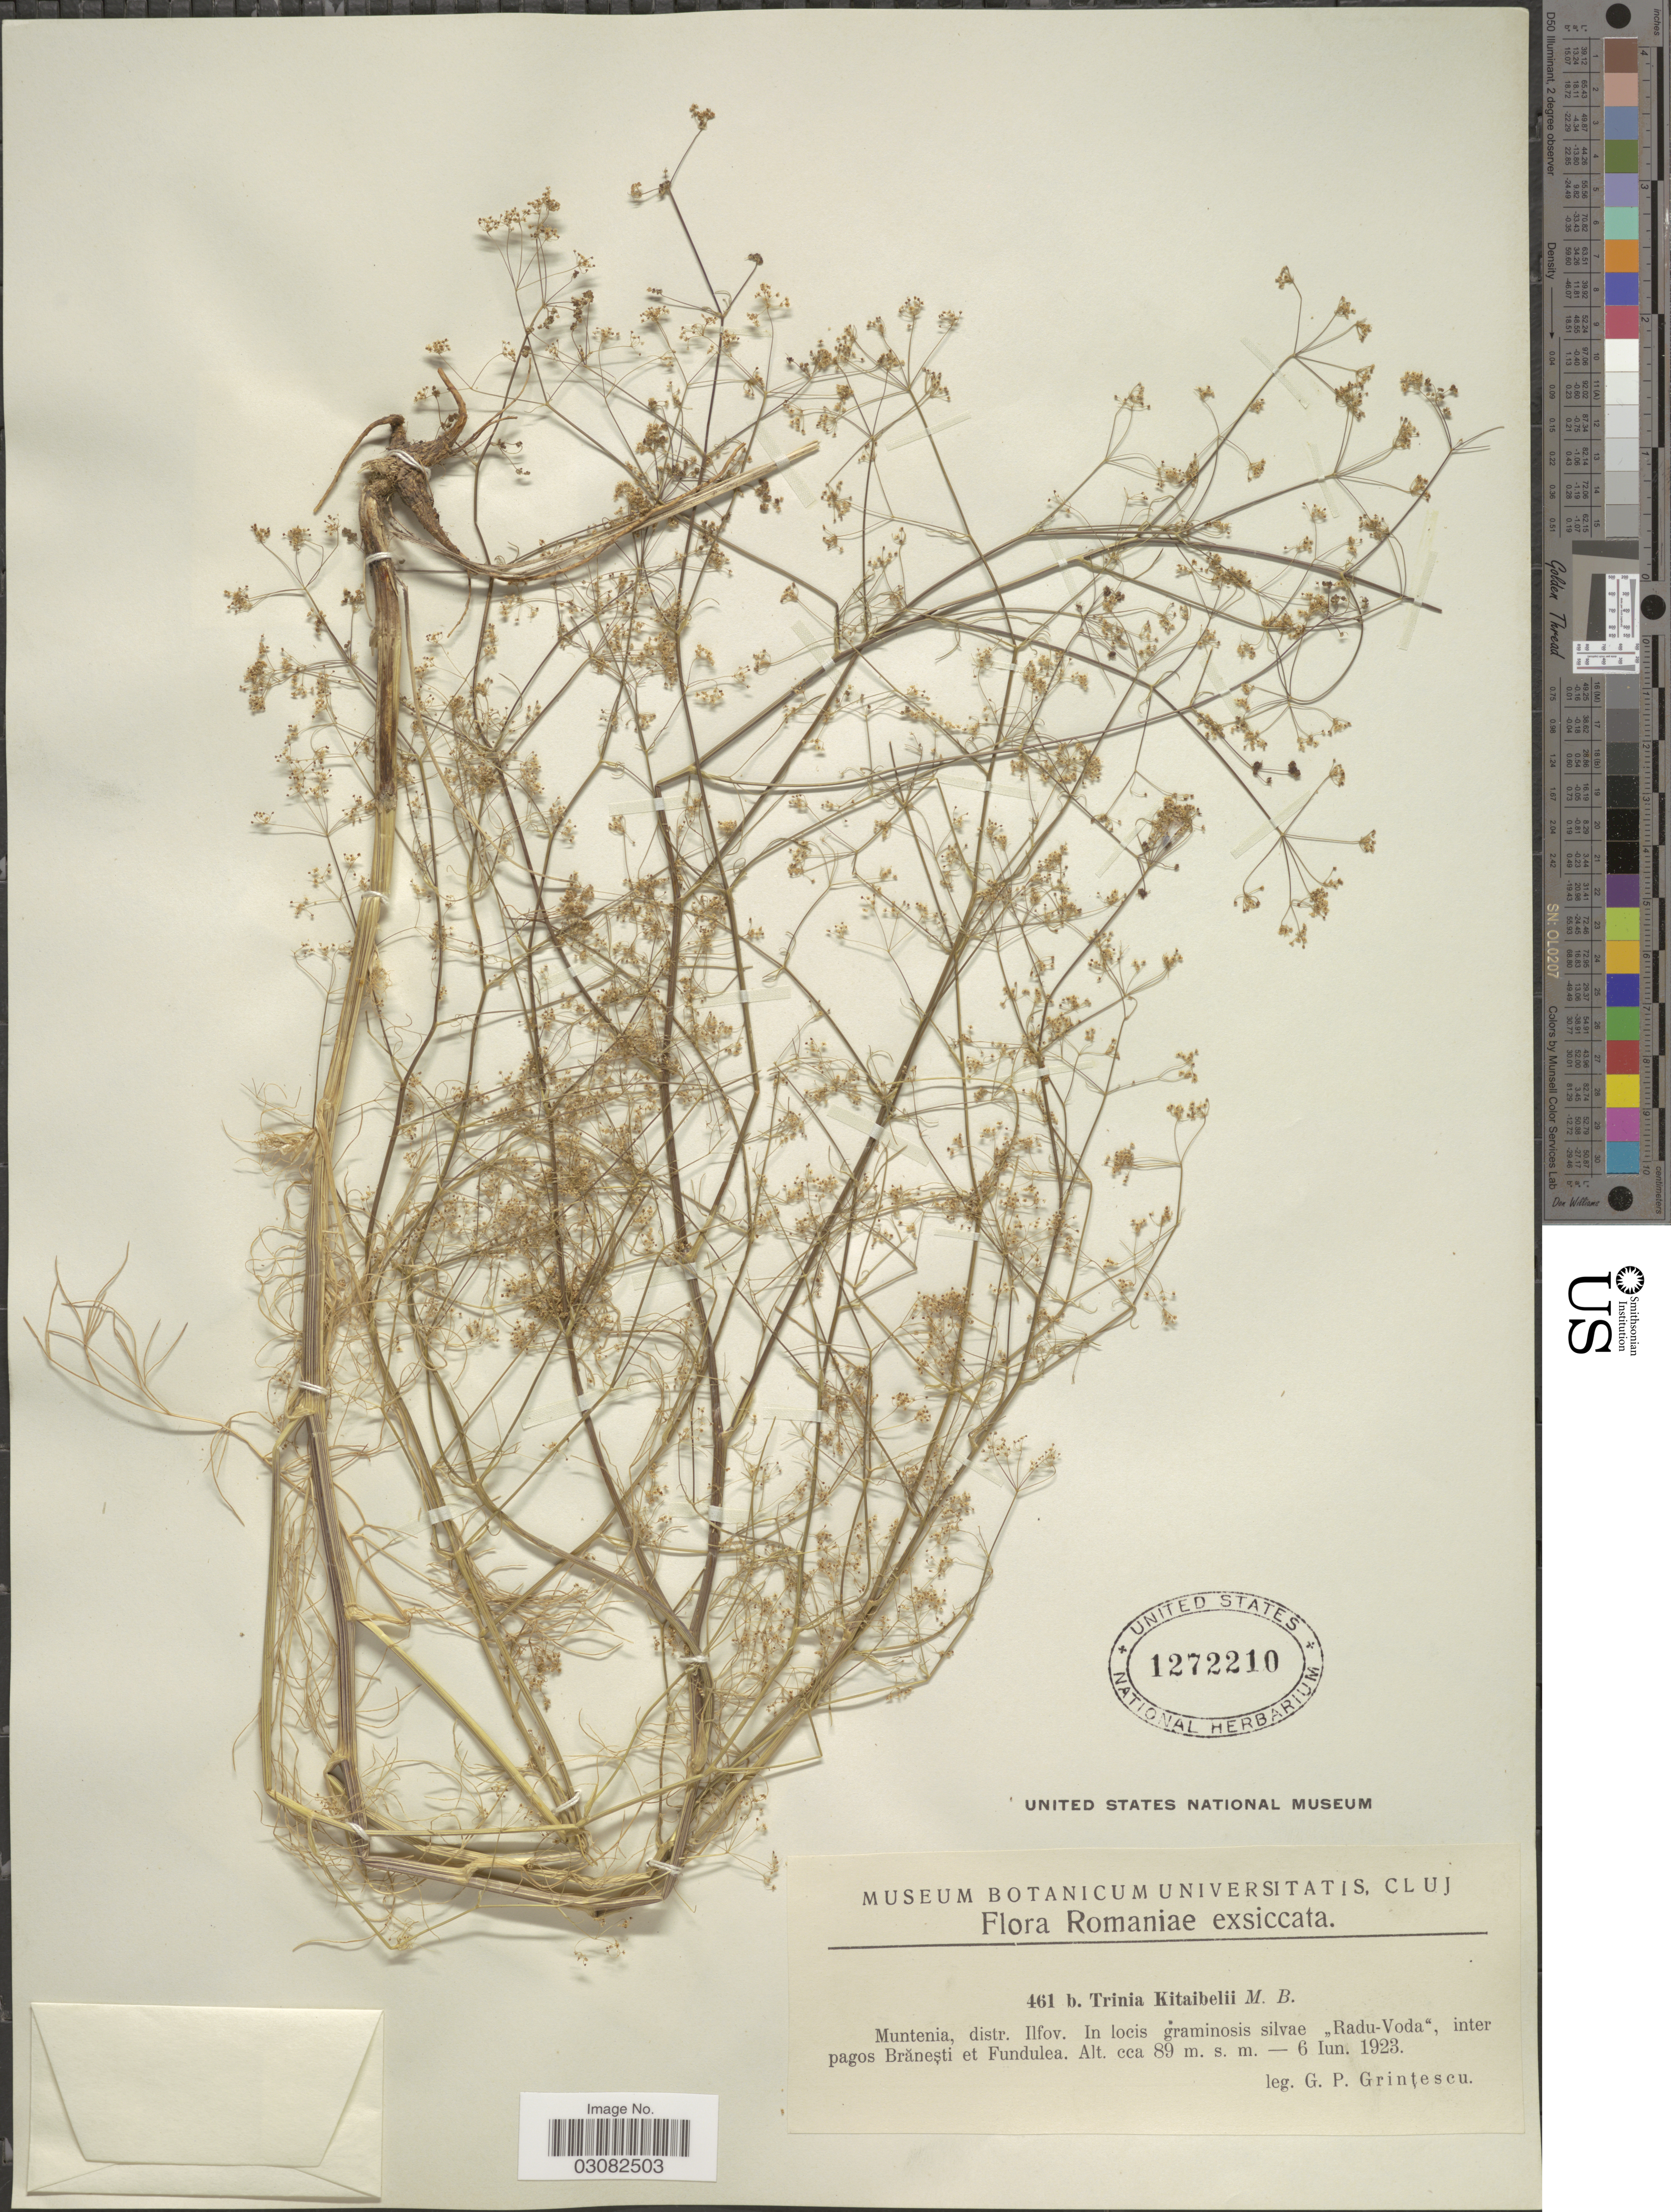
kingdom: Plantae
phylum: Tracheophyta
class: Magnoliopsida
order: Apiales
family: Apiaceae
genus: Trinia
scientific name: Trinia kitaibelii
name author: M. Bieb.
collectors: G. Grintescu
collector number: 461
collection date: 1923-06-06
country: Romania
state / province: Ilfov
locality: Romaniae. Muntenia, distr. Ilfov.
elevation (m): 89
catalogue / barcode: US 1272210